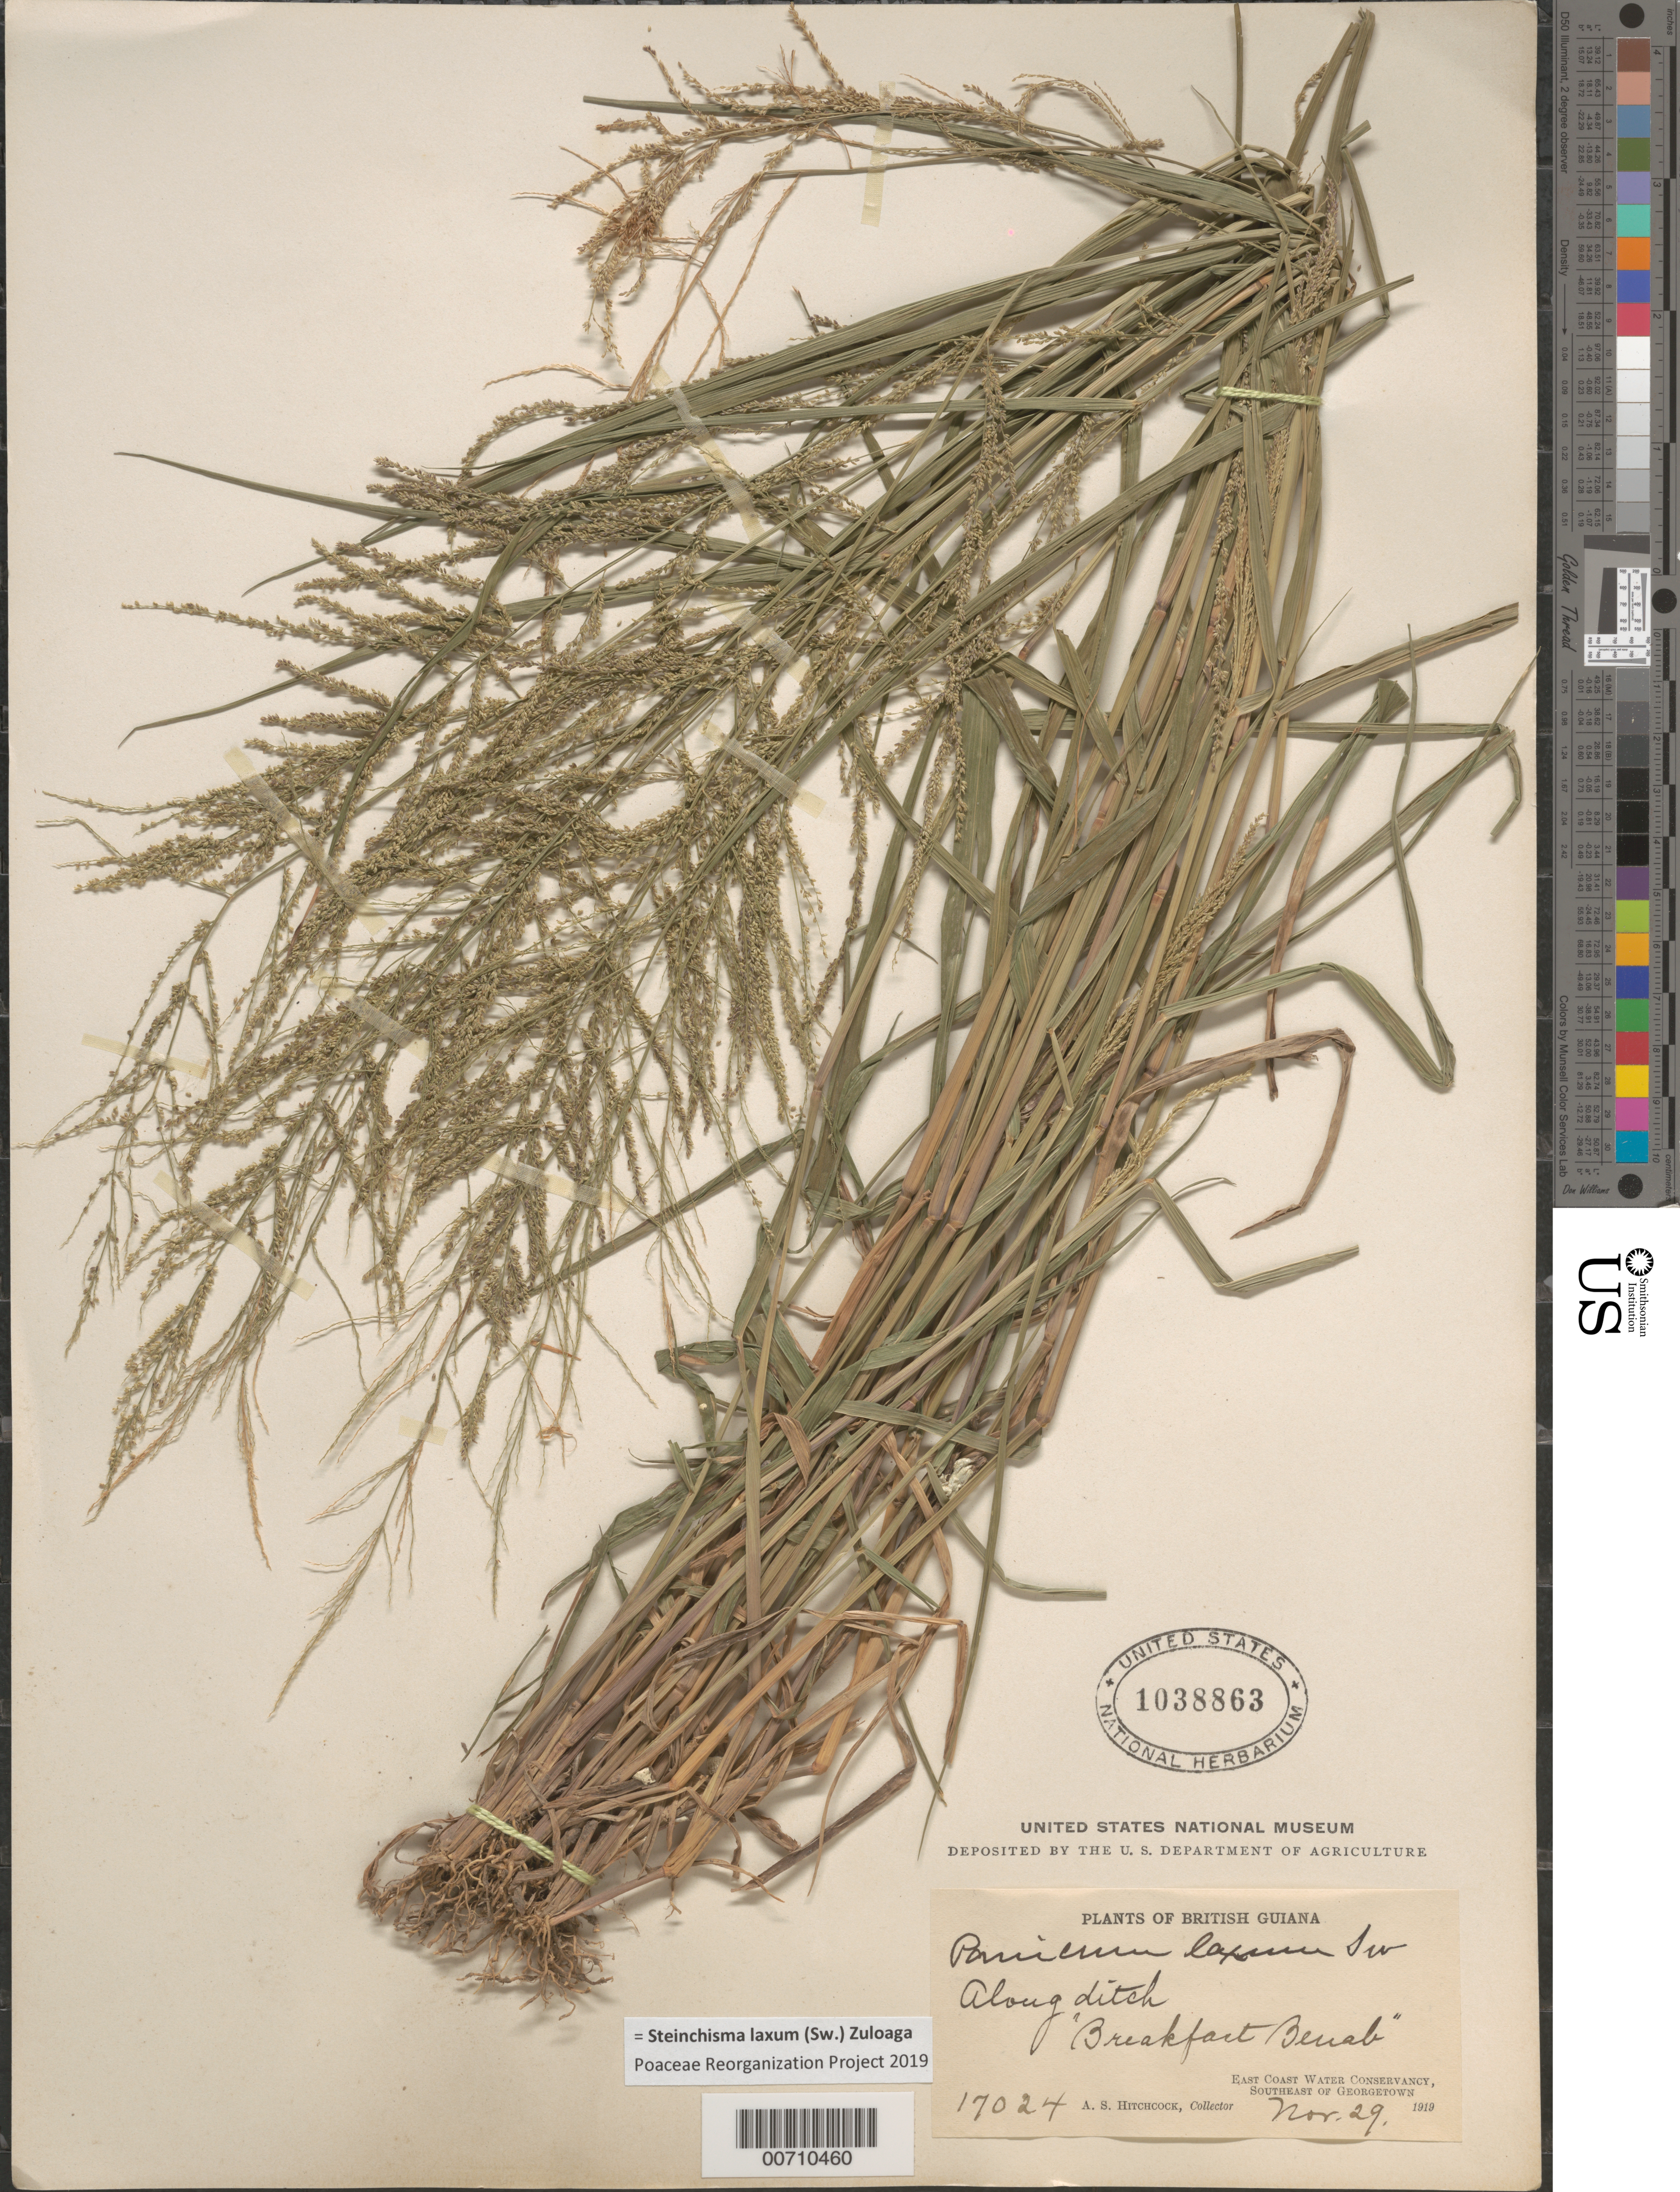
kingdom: Plantae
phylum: Tracheophyta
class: Liliopsida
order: Poales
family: Poaceae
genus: Panicum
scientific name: Panicum laxum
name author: Sw.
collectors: A. S. Hitchcock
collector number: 17024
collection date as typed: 29-Nov-19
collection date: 1919-11-29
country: Guyana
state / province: Demerara-Mahaica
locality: Georgetown, SE of, East Coast Water Conservancy, "Breakfast Benab"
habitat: Along ditch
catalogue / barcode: US 1038863